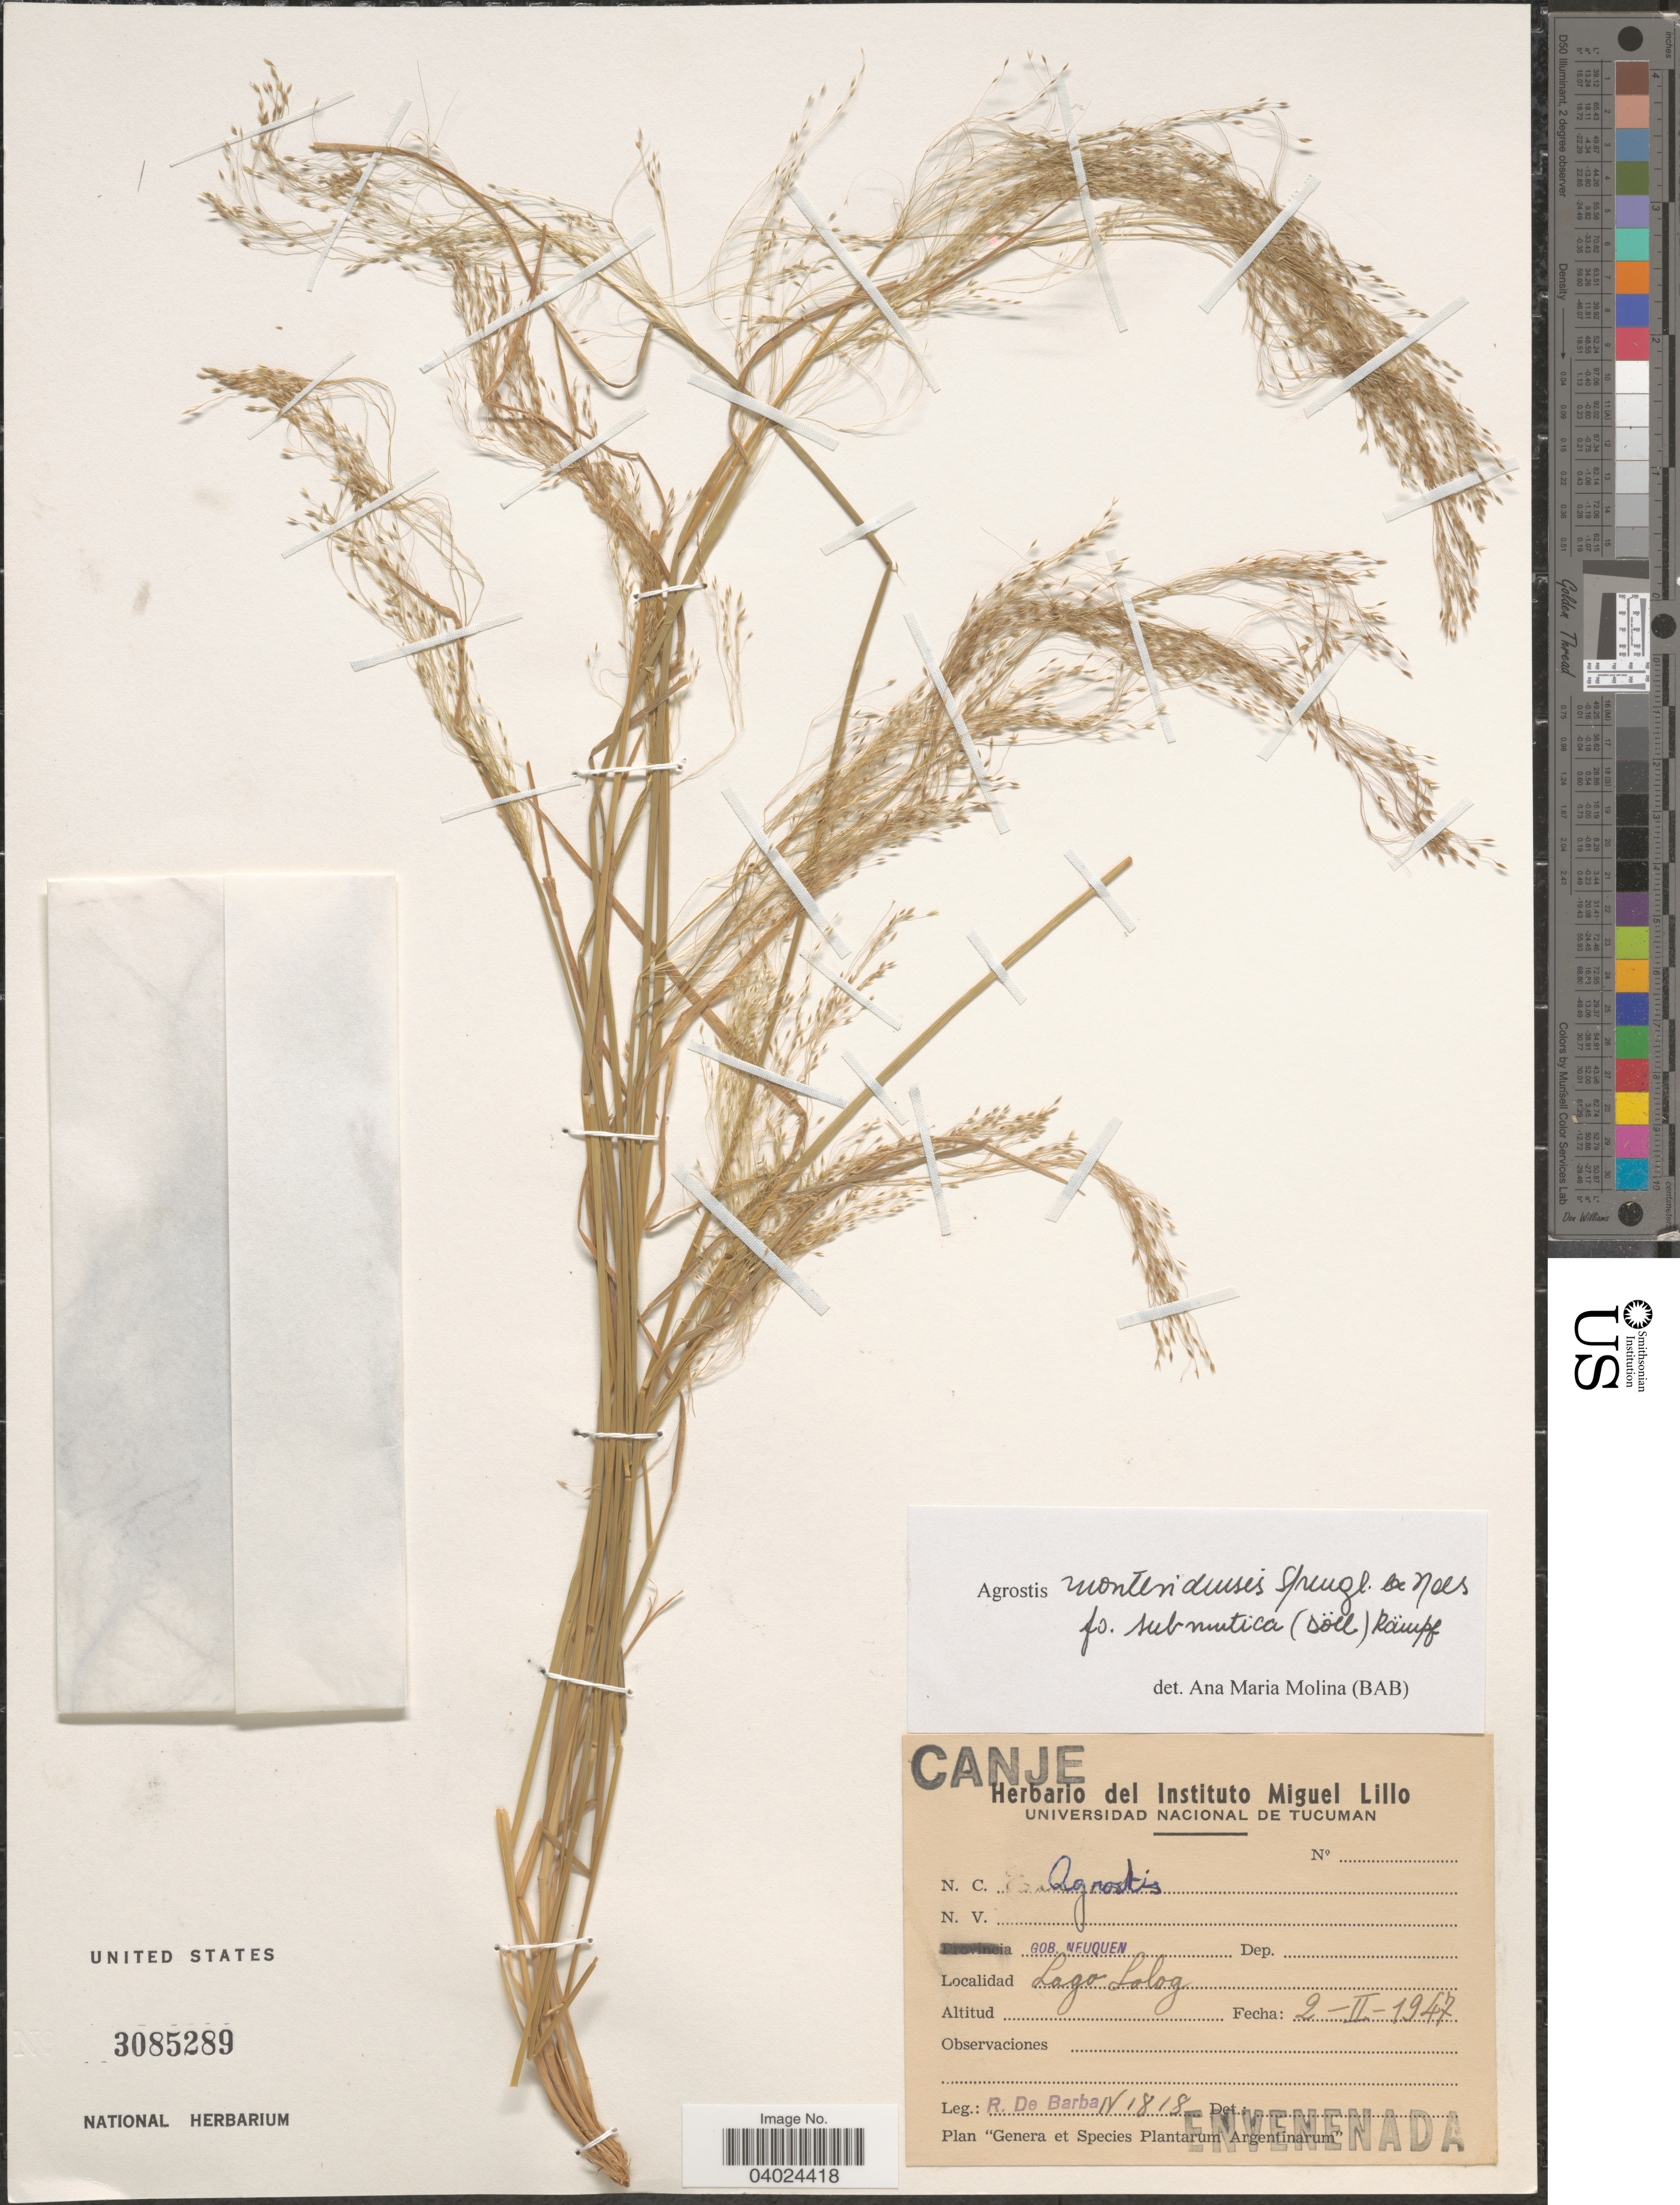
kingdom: Plantae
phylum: Tracheophyta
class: Liliopsida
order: Poales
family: Poaceae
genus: Agrostis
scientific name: Agrostis montevidensis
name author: A. Spreng. ex Nees in Mart.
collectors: R. De Barba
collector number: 1818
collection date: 1947-02-02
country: Argentina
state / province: Neuquen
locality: Gob. Neuquen. Lago Lolog.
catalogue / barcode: US 3085289